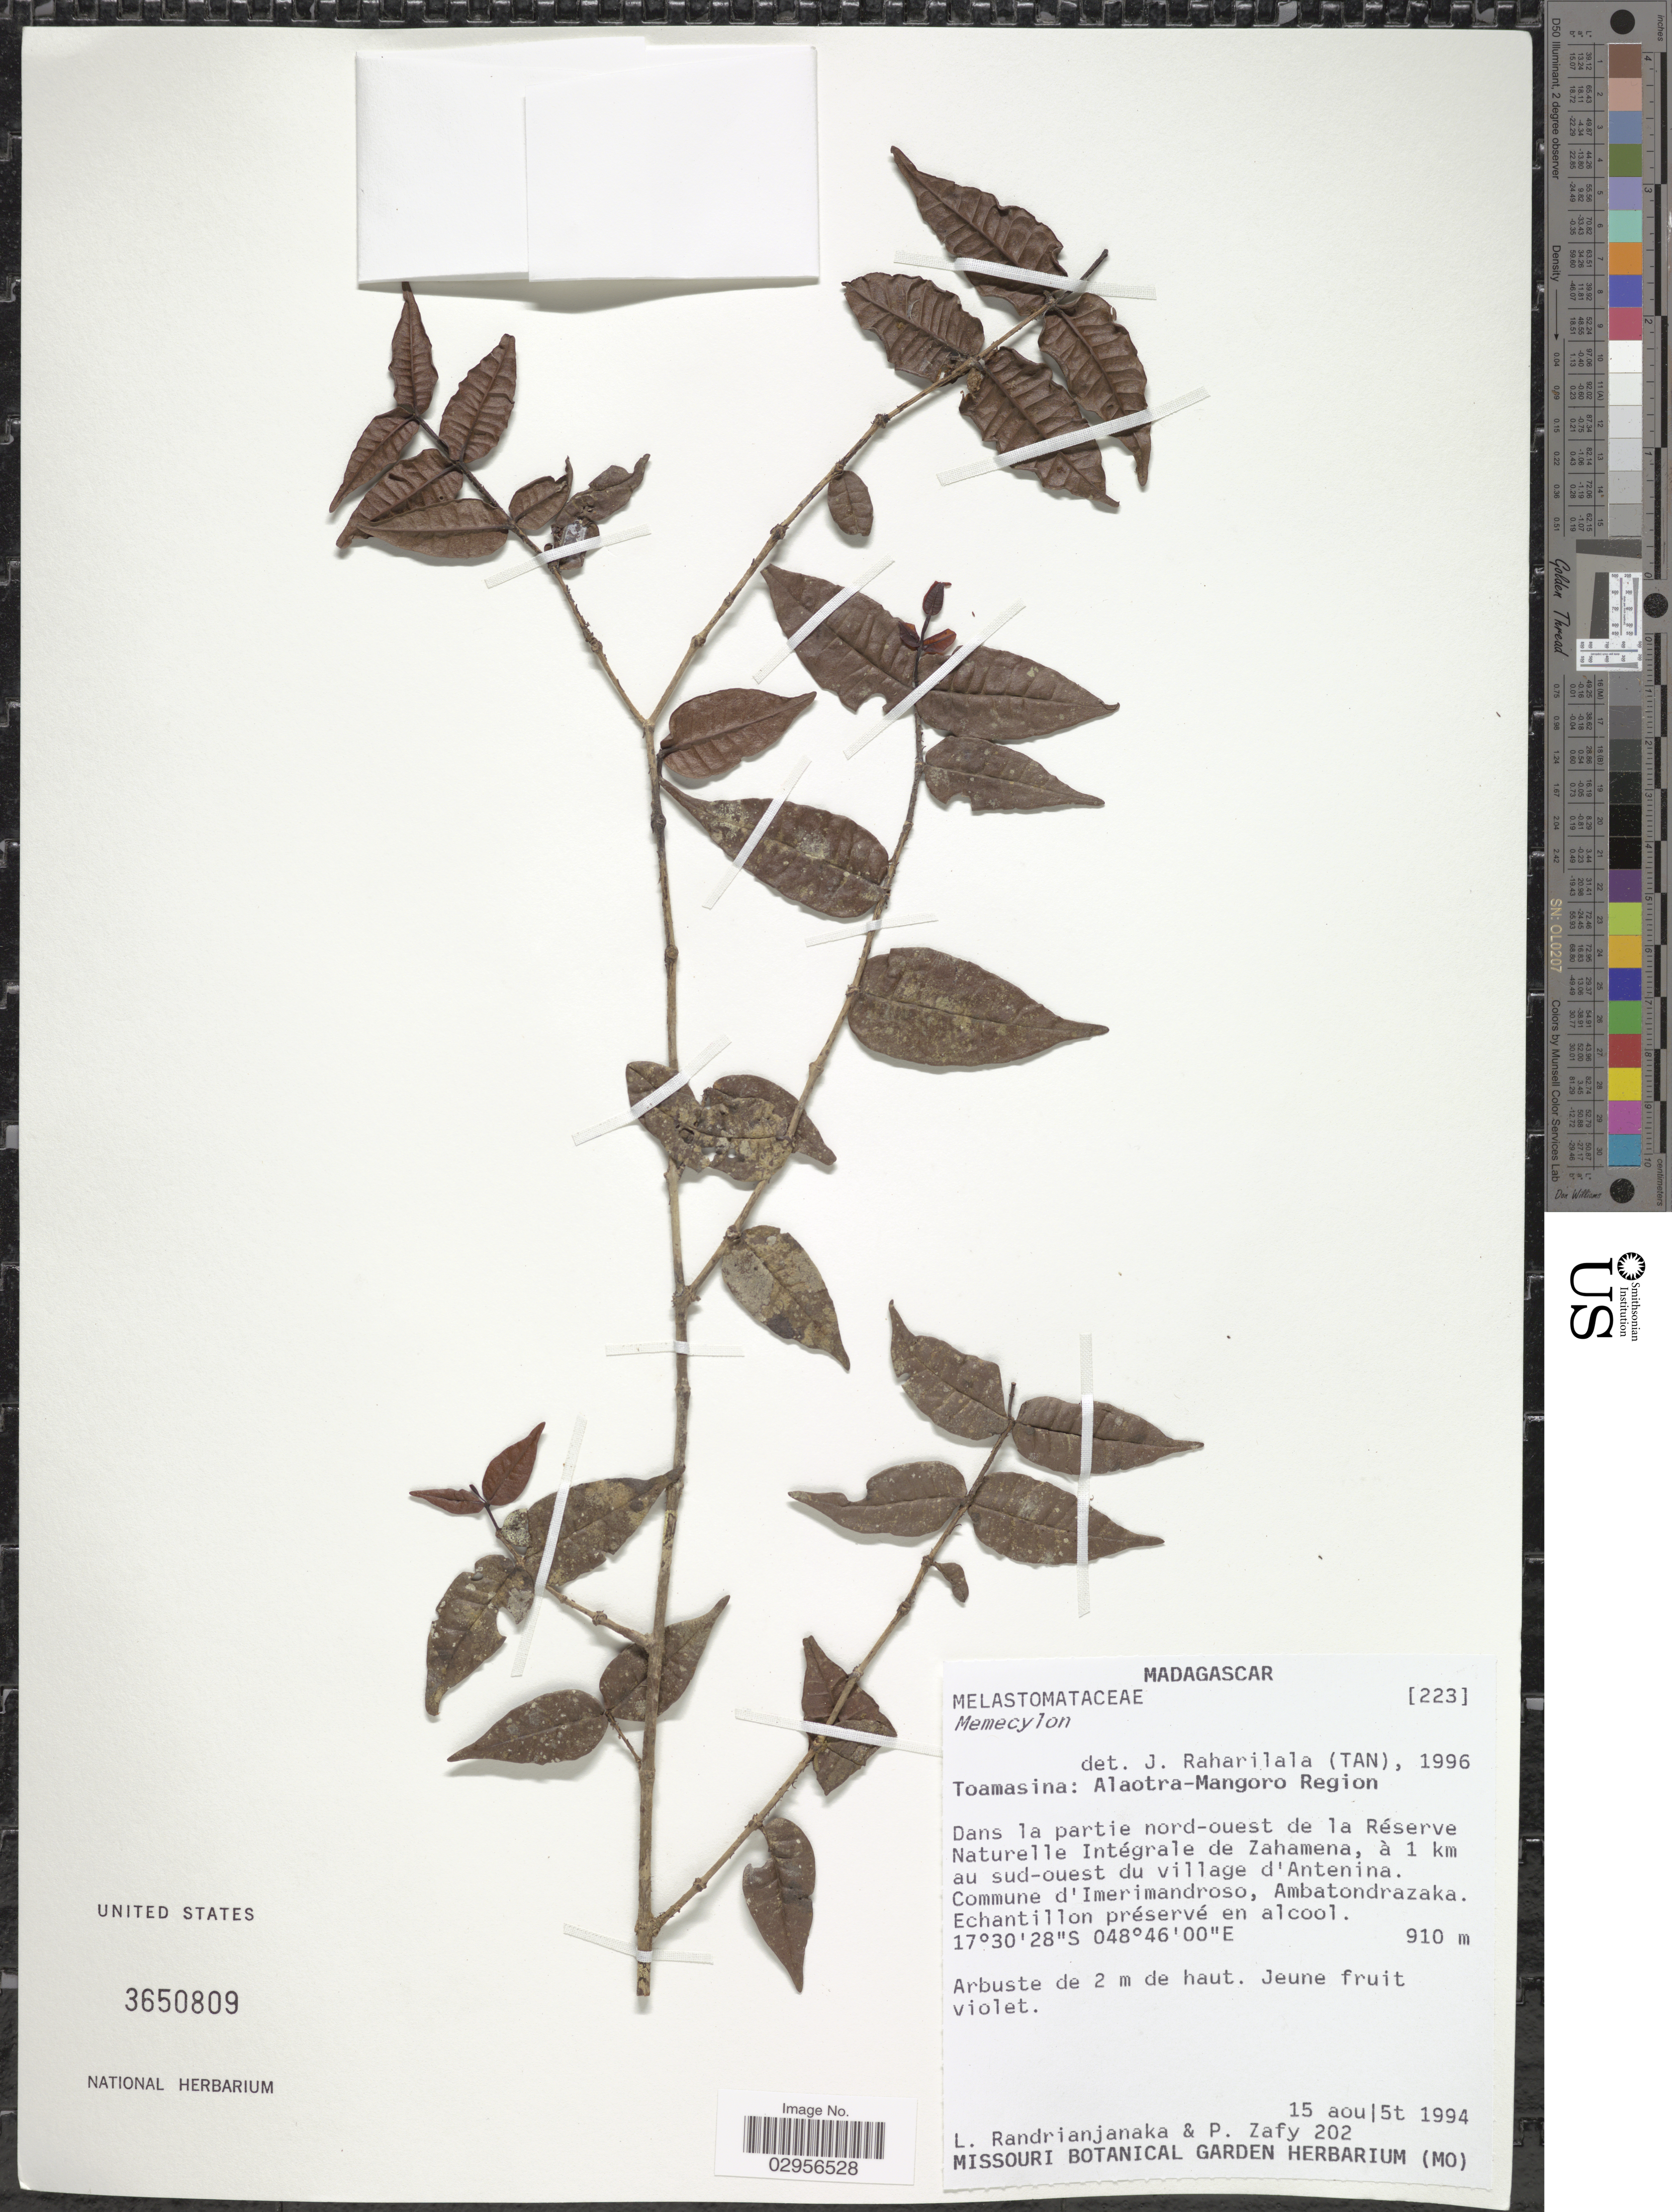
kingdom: Plantae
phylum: Tracheophyta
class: Magnoliopsida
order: Myrtales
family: Melastomataceae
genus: Memecylon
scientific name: Memecylon sp.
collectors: L. Randrianjanaka & P. Zafy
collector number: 202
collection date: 1994-08-15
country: Madagascar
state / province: Alaotra Mangoro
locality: Alaotra-Mangoro Region, Dans la partie nord-ouest de la Réserve Naturelle Intégrale de Zahamena, à 1 km au sud-ouest du village d'Antenina. Commune d; Imerimandroso, Ambatondrazaka. Echantillon préservé en alcool.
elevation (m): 910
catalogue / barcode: US 3650809